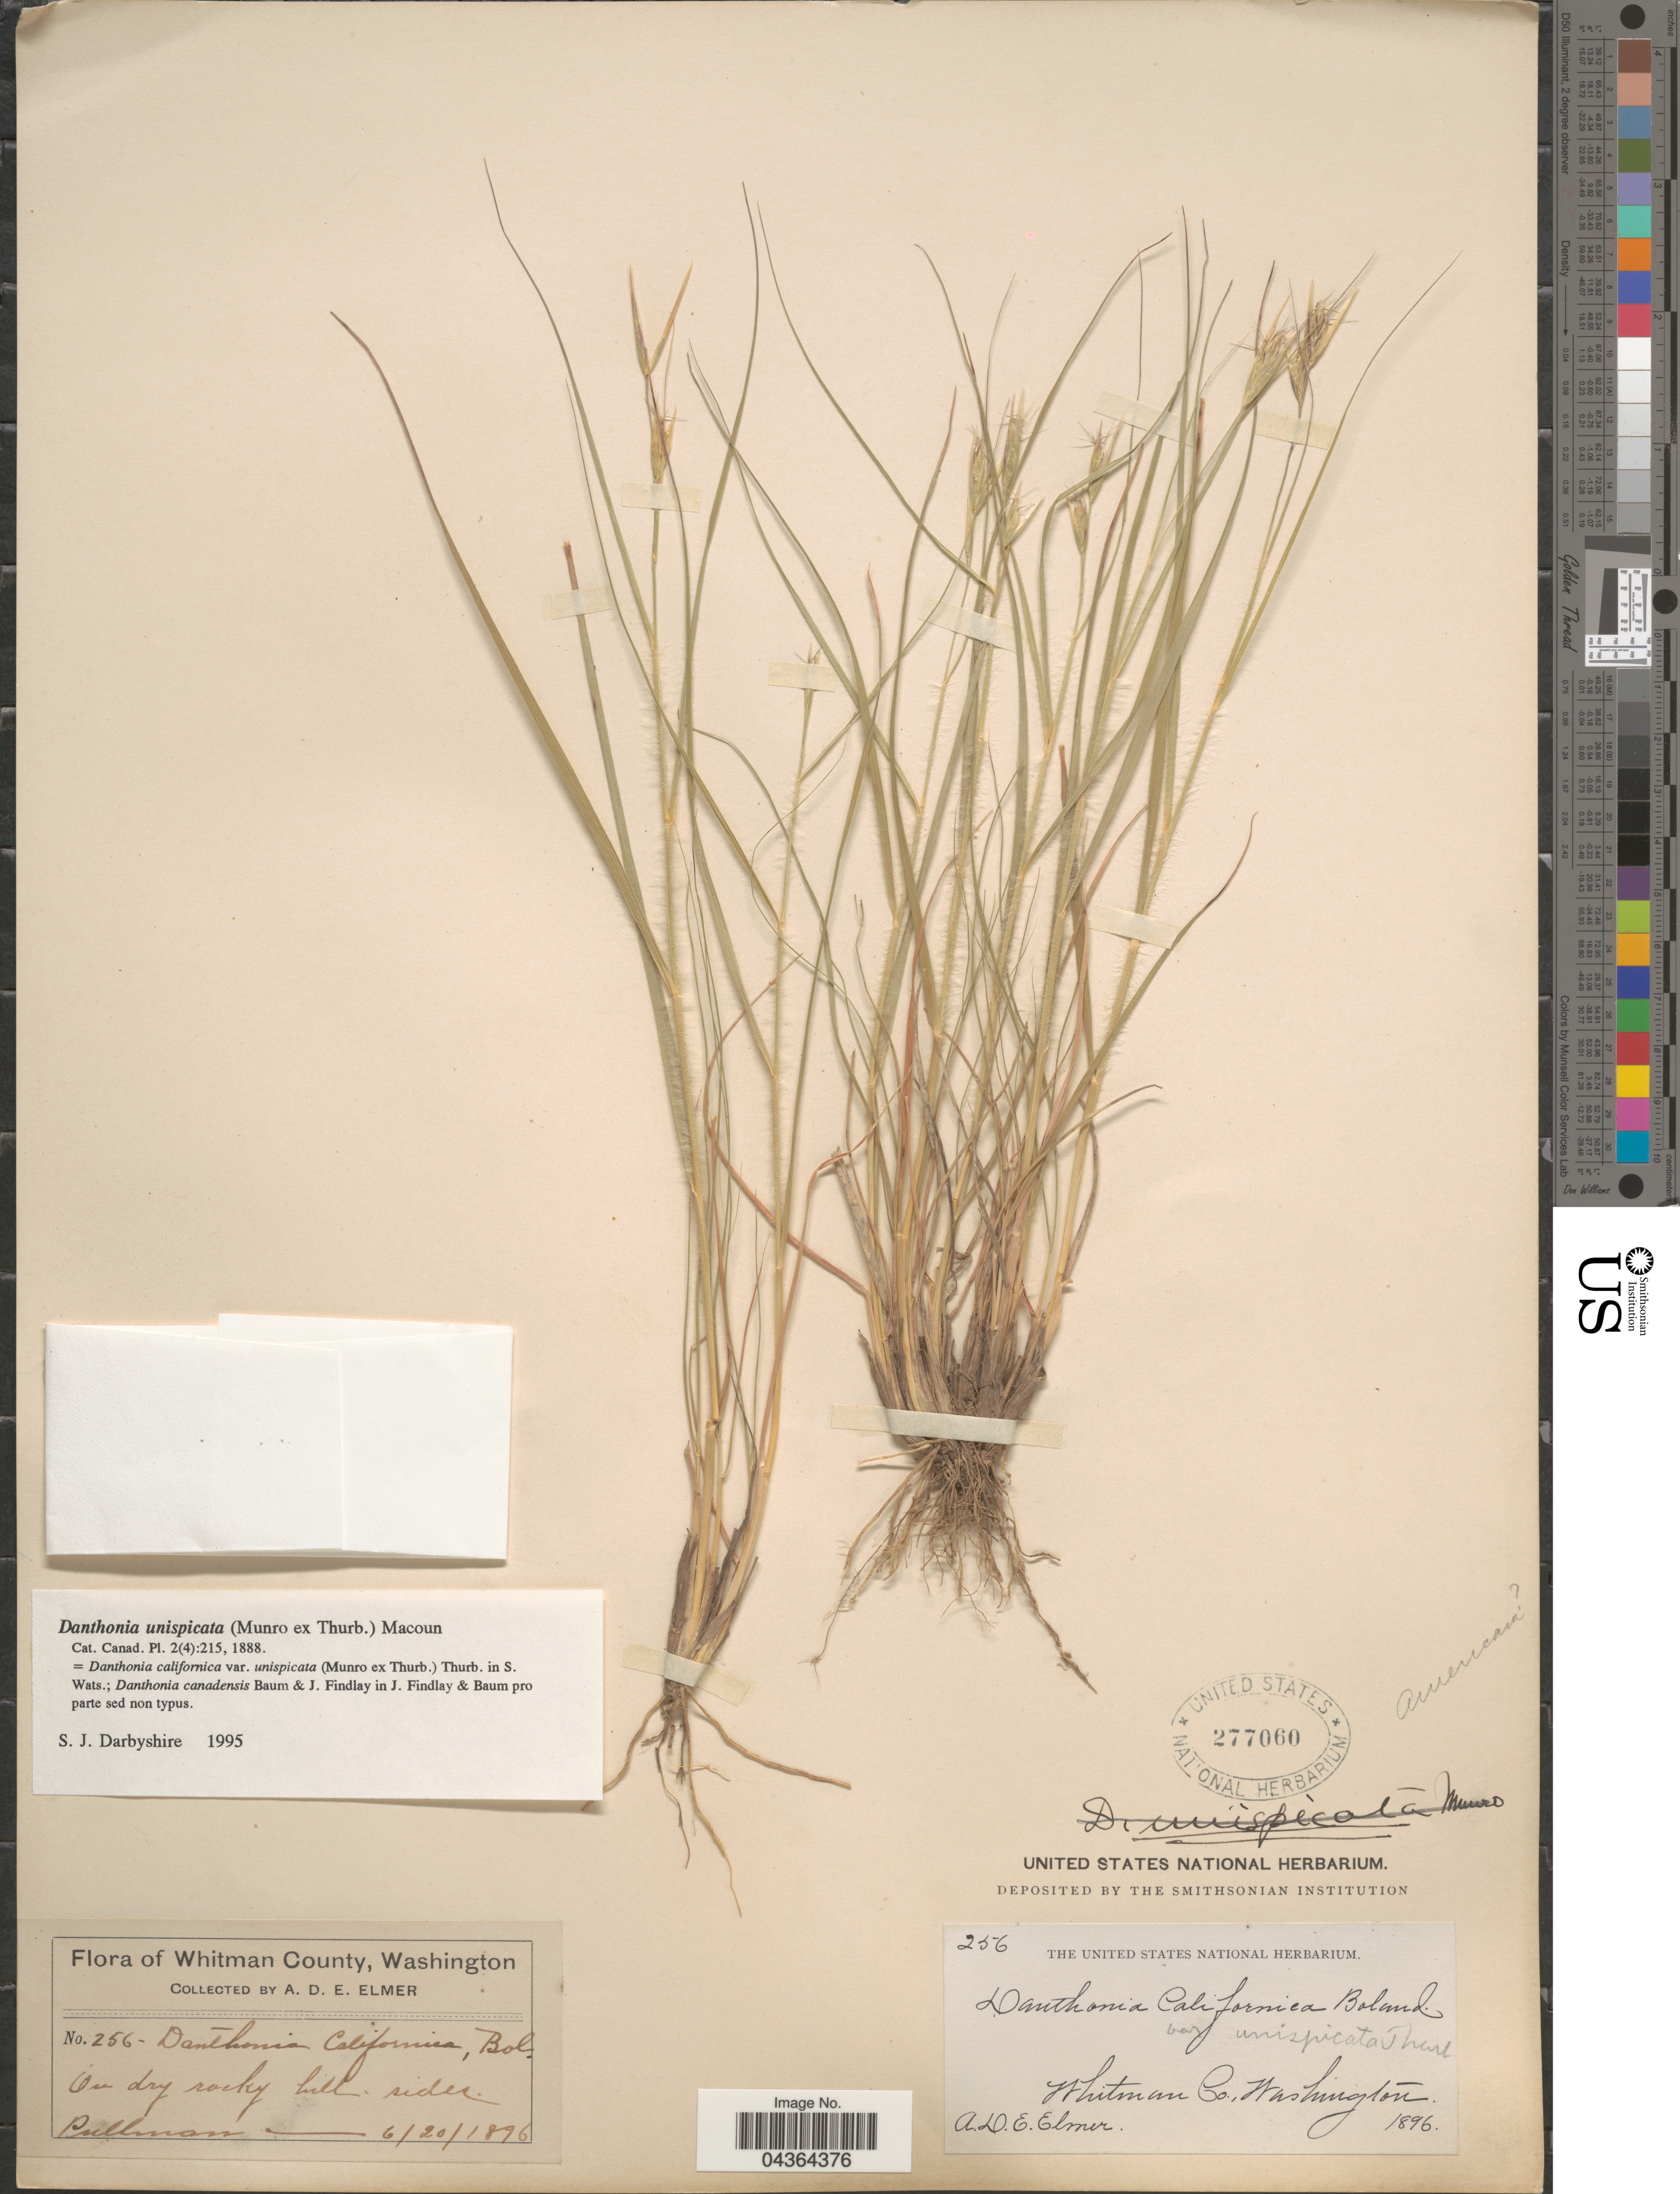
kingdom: Plantae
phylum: Tracheophyta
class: Liliopsida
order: Poales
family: Poaceae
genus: Danthonia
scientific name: Danthonia unispicata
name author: (Thurb.) Munro ex Macoun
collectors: A. D. E. Elmer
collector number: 256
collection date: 1896-06-20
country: United States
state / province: Washington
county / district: Whitman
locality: Whitman County. On dry rocky hillsides. Pullman.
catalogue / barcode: US 277060